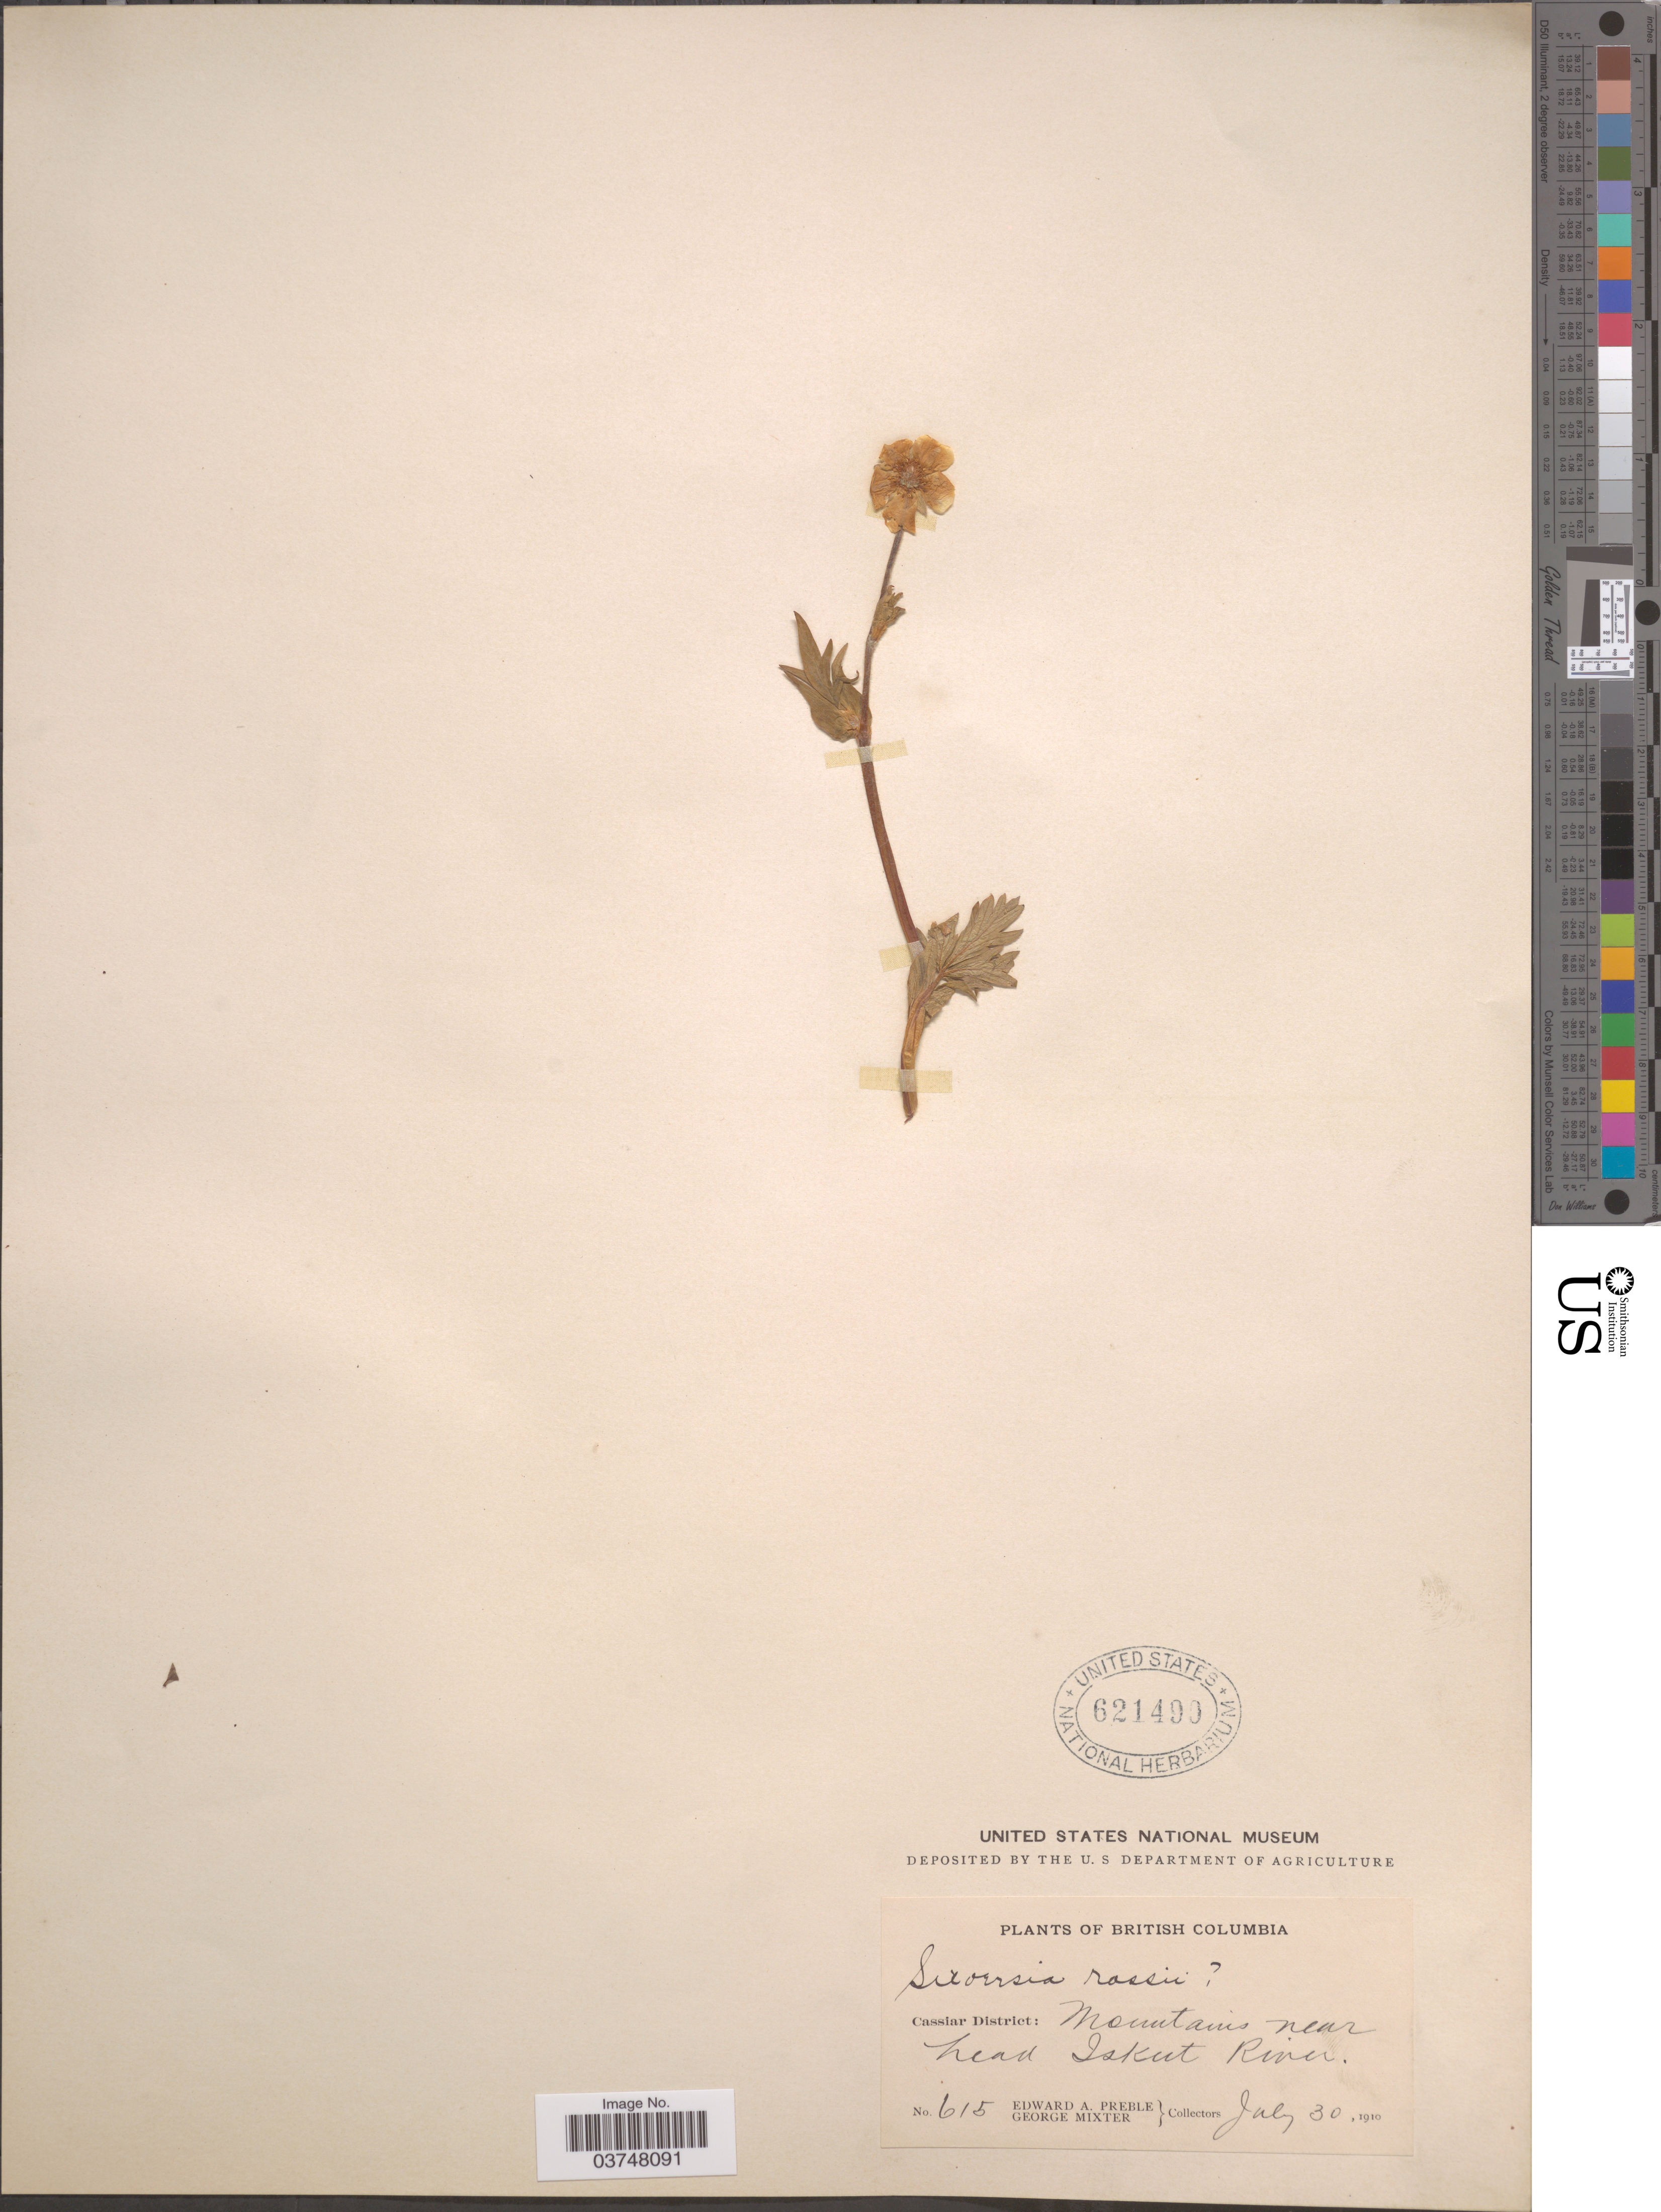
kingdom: Plantae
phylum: Tracheophyta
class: Magnoliopsida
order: Rosales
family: Rosaceae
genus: Geum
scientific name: Geum sp.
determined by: Strong, Mark T., (BOT), Smithsonian Institution - National Museum of Natural History (UNITED STATES)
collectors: E. Preble & G. Mixter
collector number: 615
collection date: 1910-07-30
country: Canada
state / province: British Columbia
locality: Cassiar District: Mountains near head Iskut River.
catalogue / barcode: US 621490